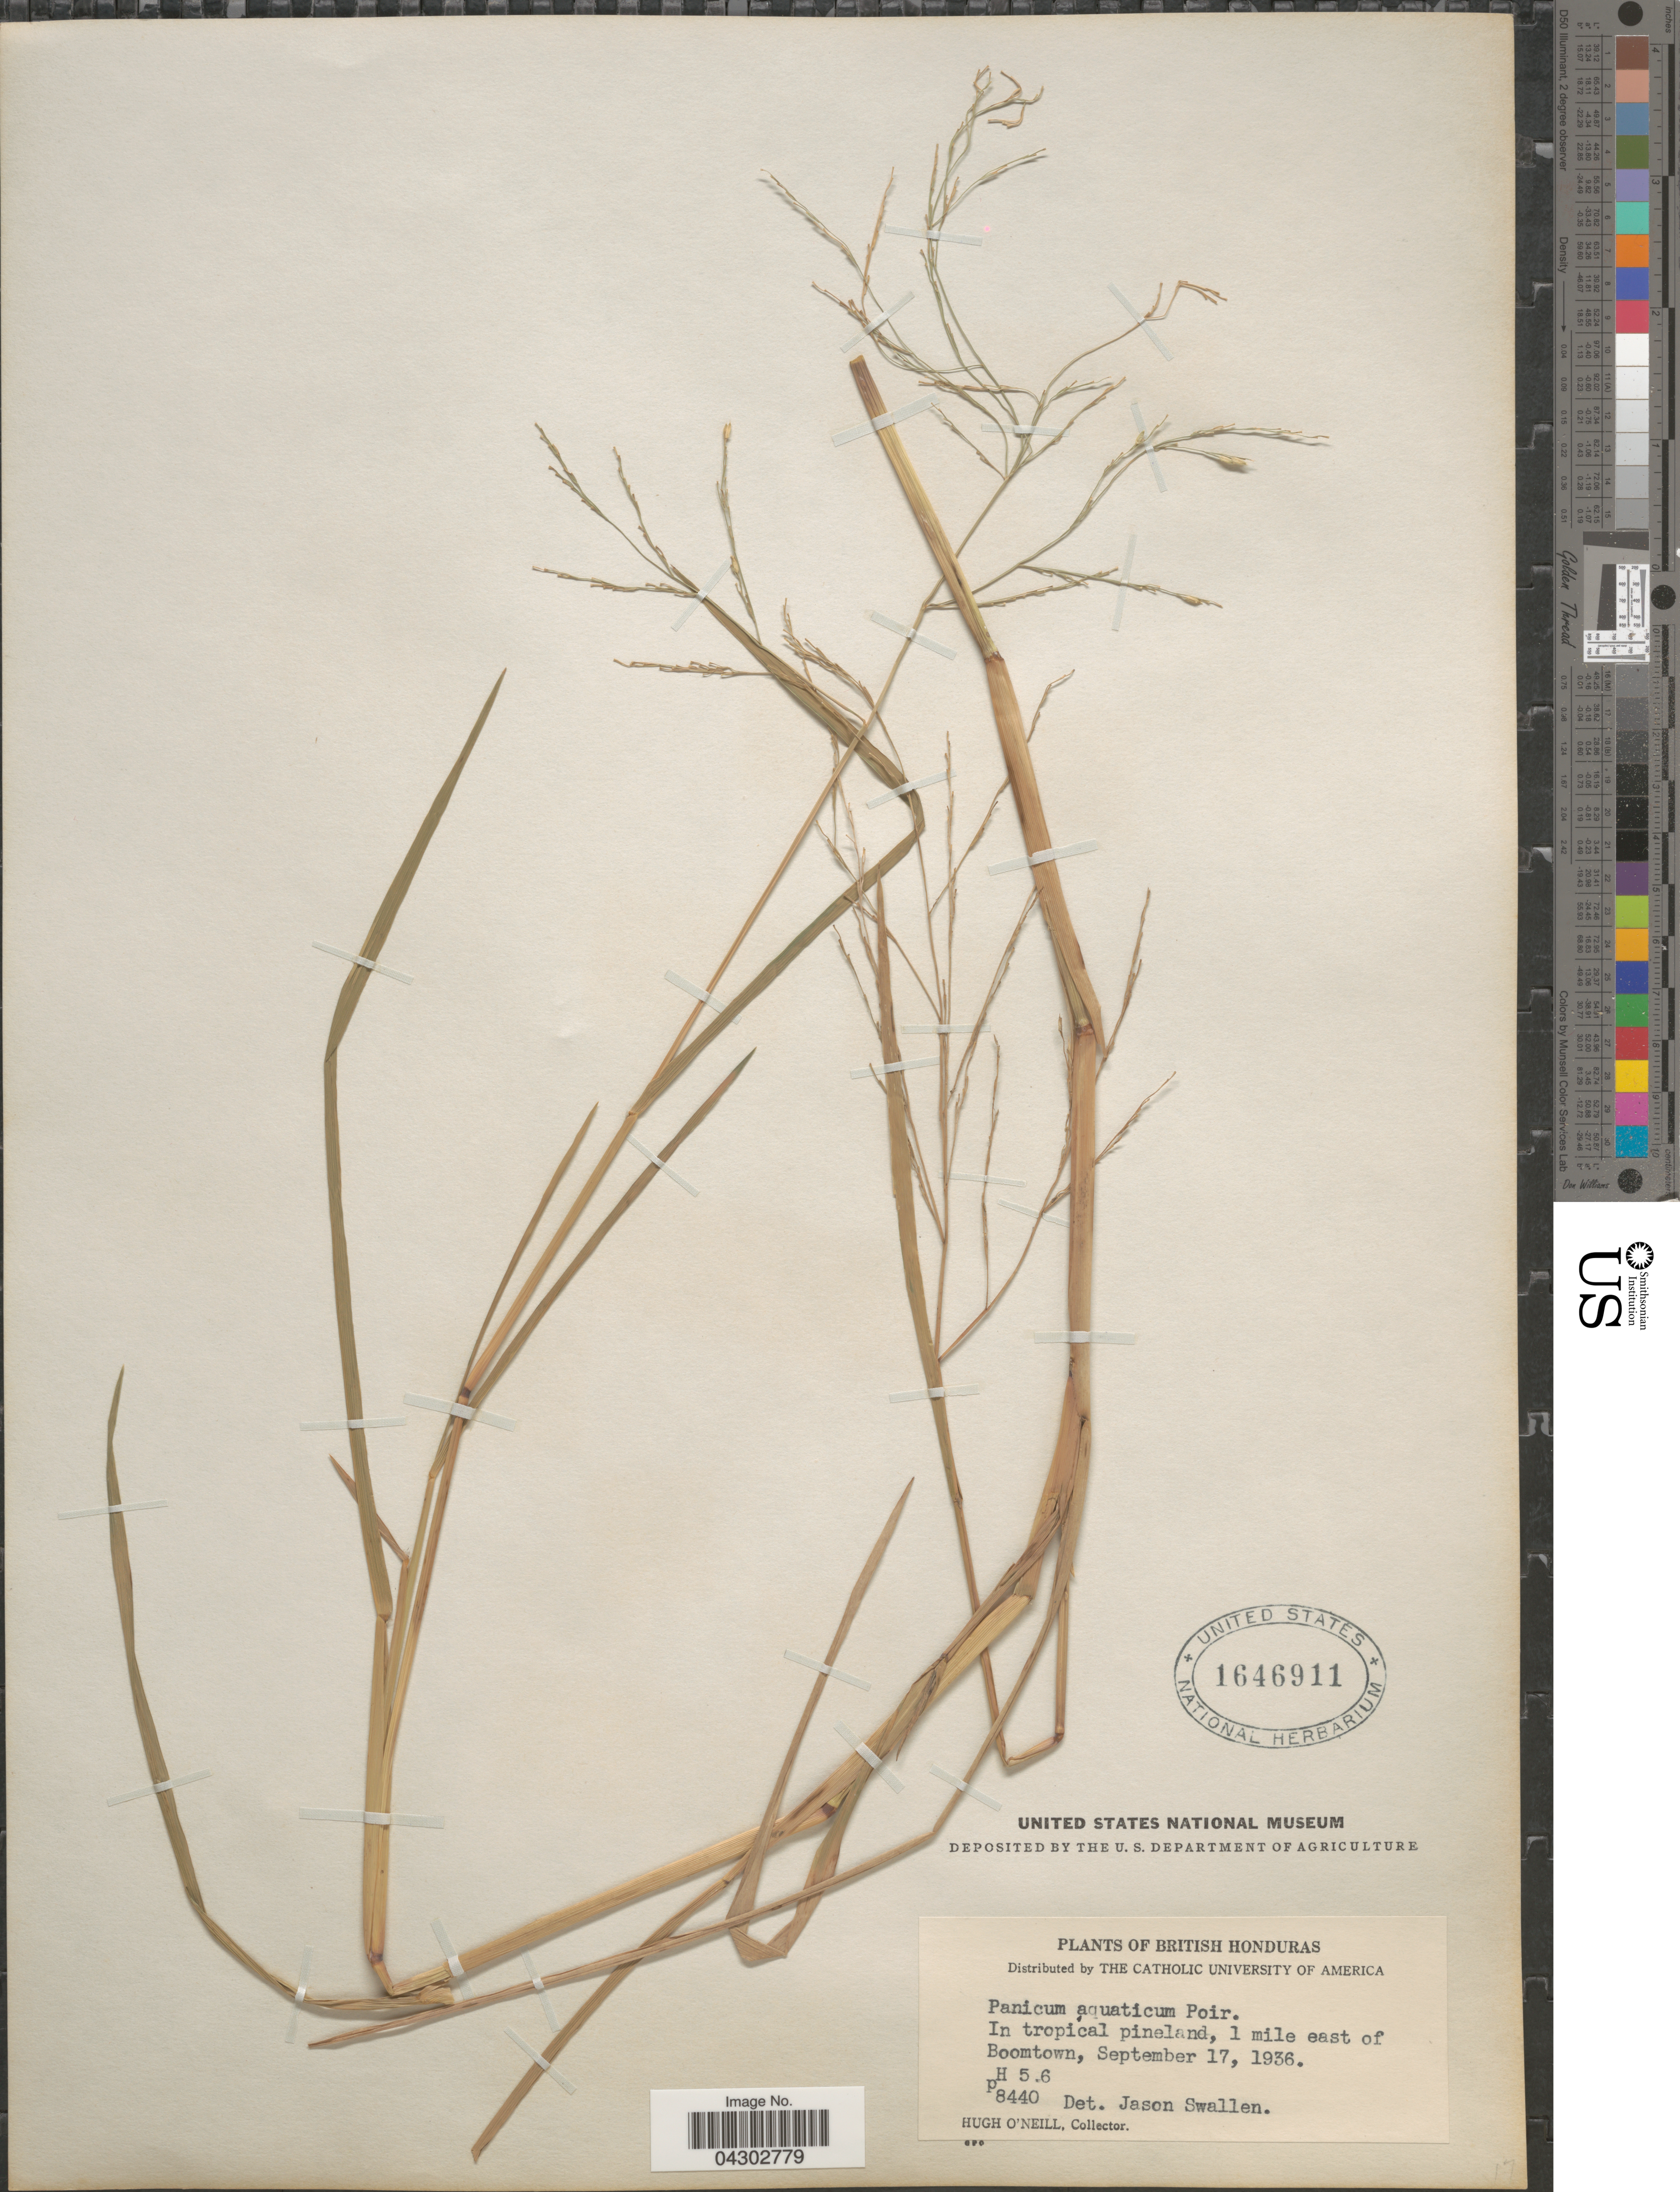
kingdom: Plantae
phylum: Tracheophyta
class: Liliopsida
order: Poales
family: Poaceae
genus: Panicum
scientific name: Panicum aquaticum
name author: Poir.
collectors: H. O'Neill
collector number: P8440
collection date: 1936-09-17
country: Belize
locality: British Honduras. In tropical pineland, 1 mile east of Boomtown. H 5.6.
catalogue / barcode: US 1646911